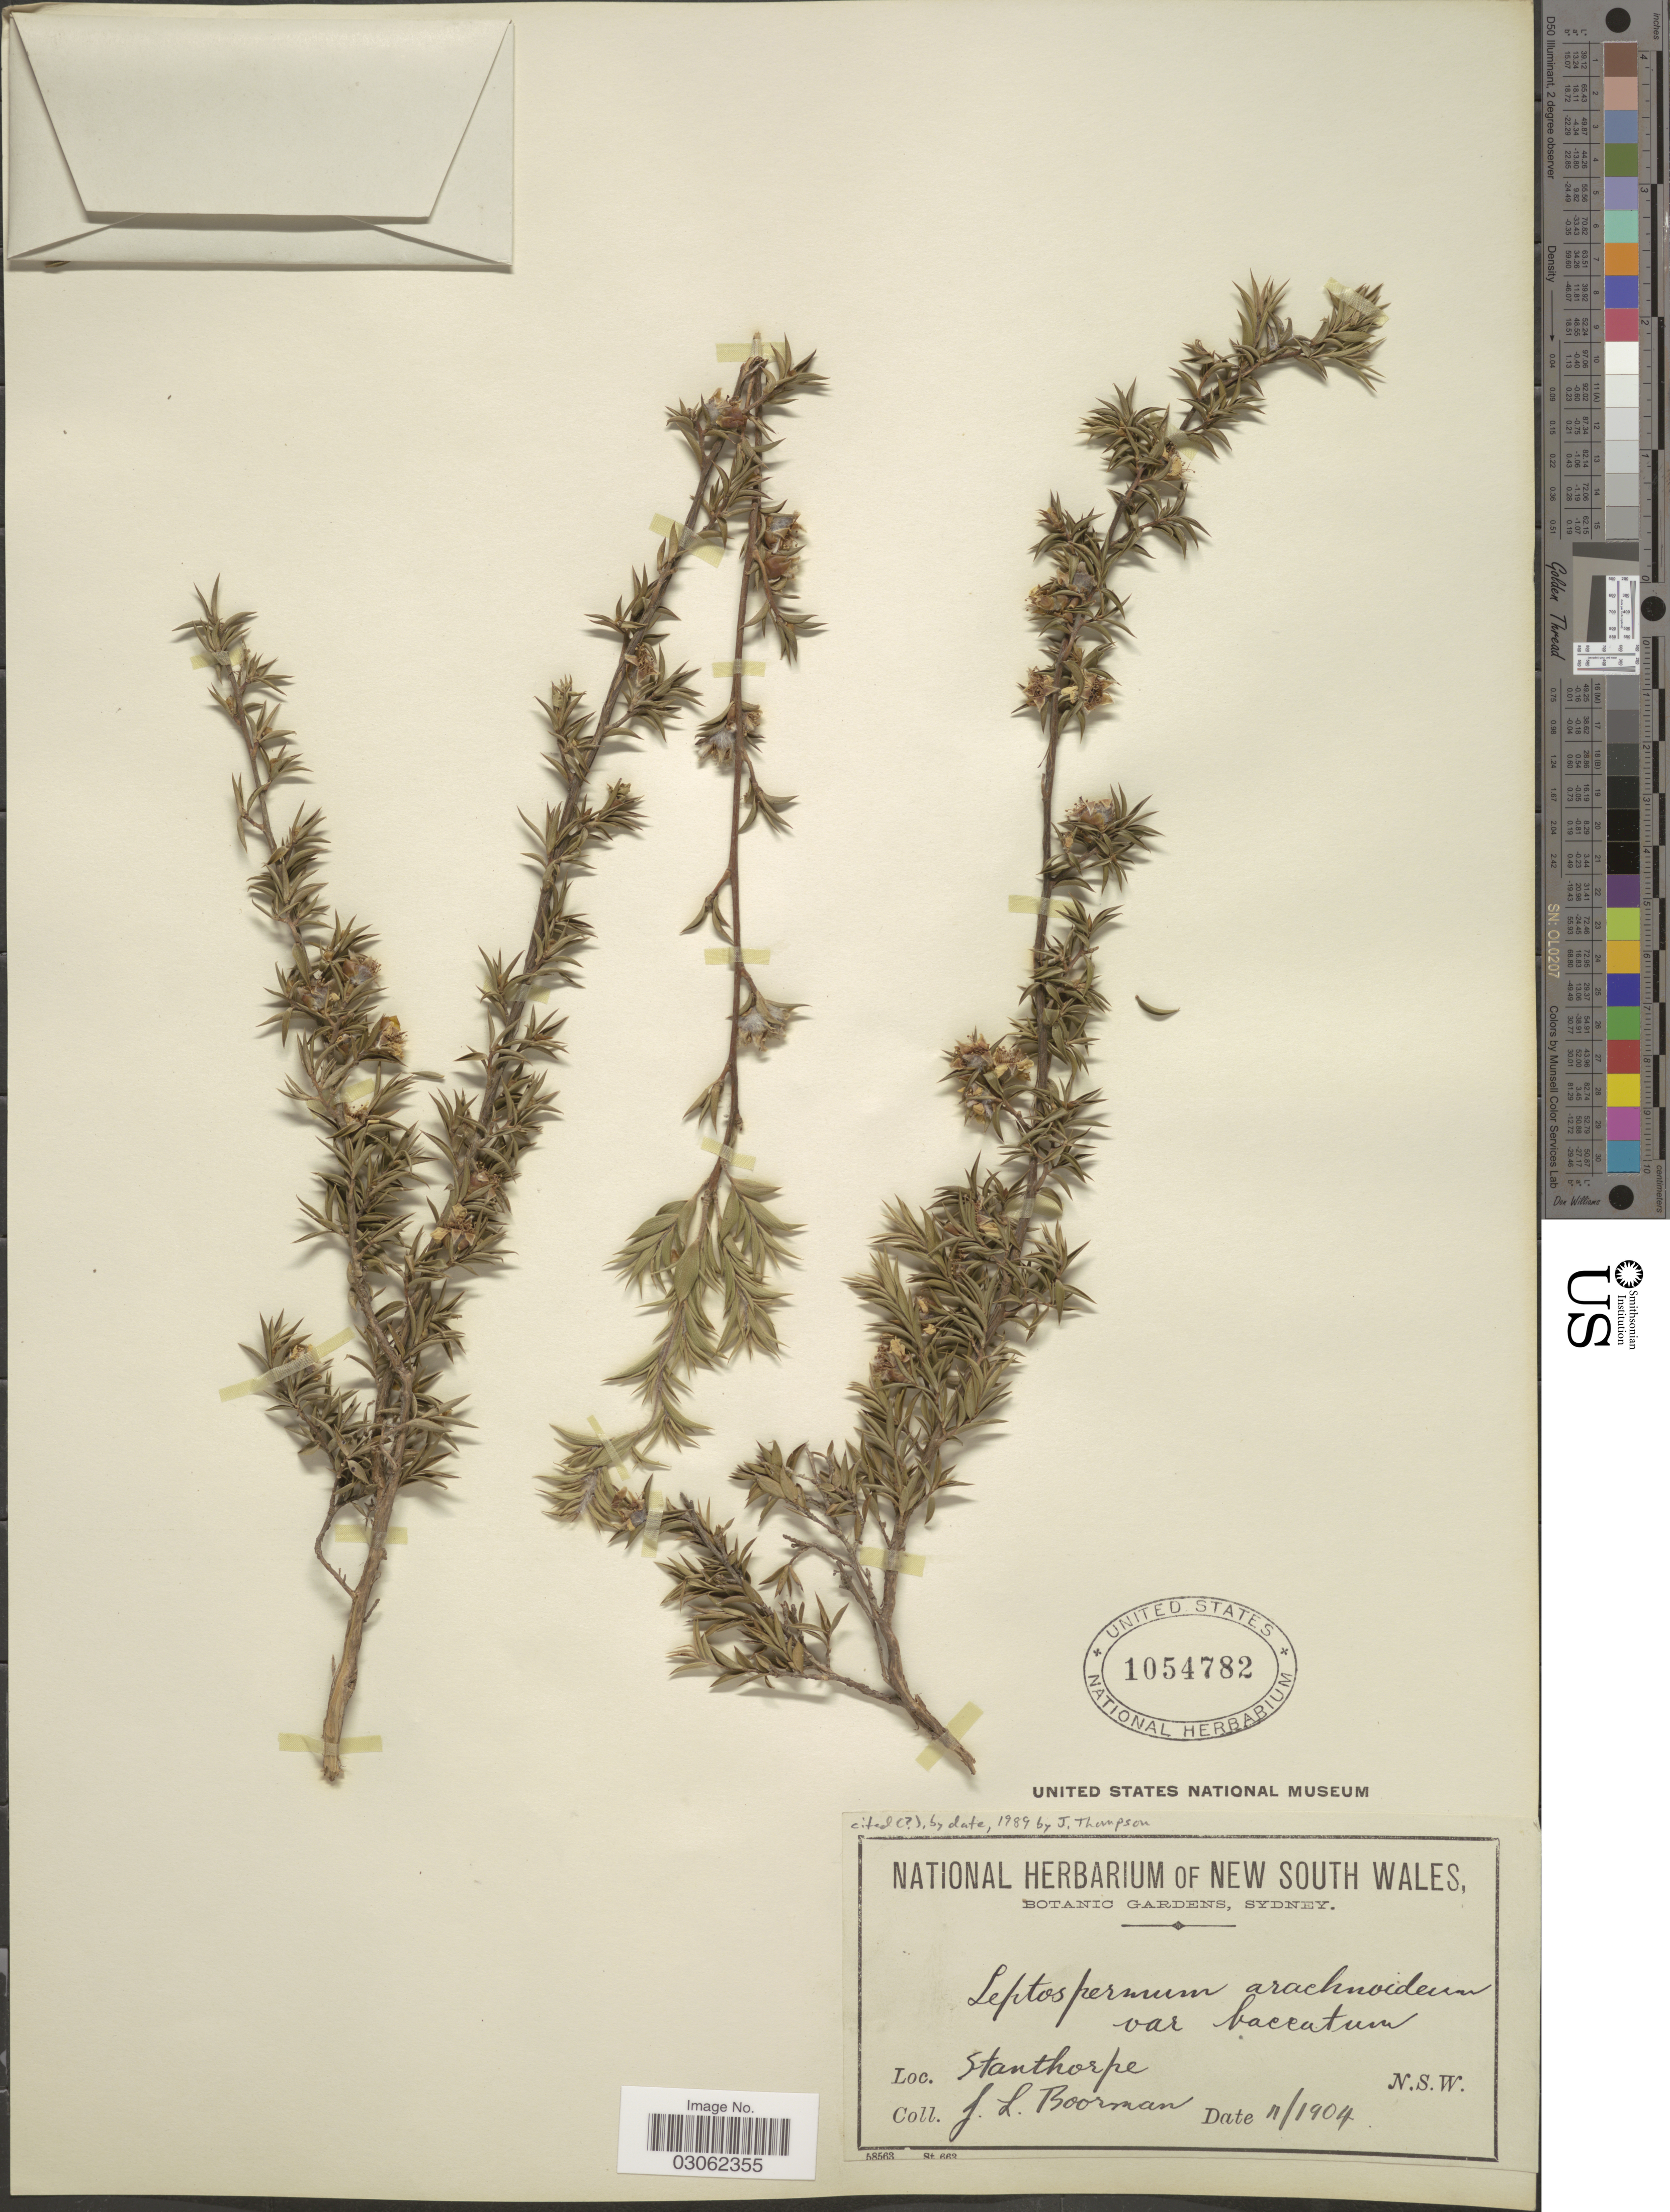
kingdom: Plantae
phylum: Tracheophyta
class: Magnoliopsida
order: Myrtales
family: Myrtaceae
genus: Leptospermum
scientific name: Leptospermum arachnoideum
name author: Gaertn.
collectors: J. Boorman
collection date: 1904-11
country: Australia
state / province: New South Wales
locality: Stanthorpe. N.S.W.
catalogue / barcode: US 1054782